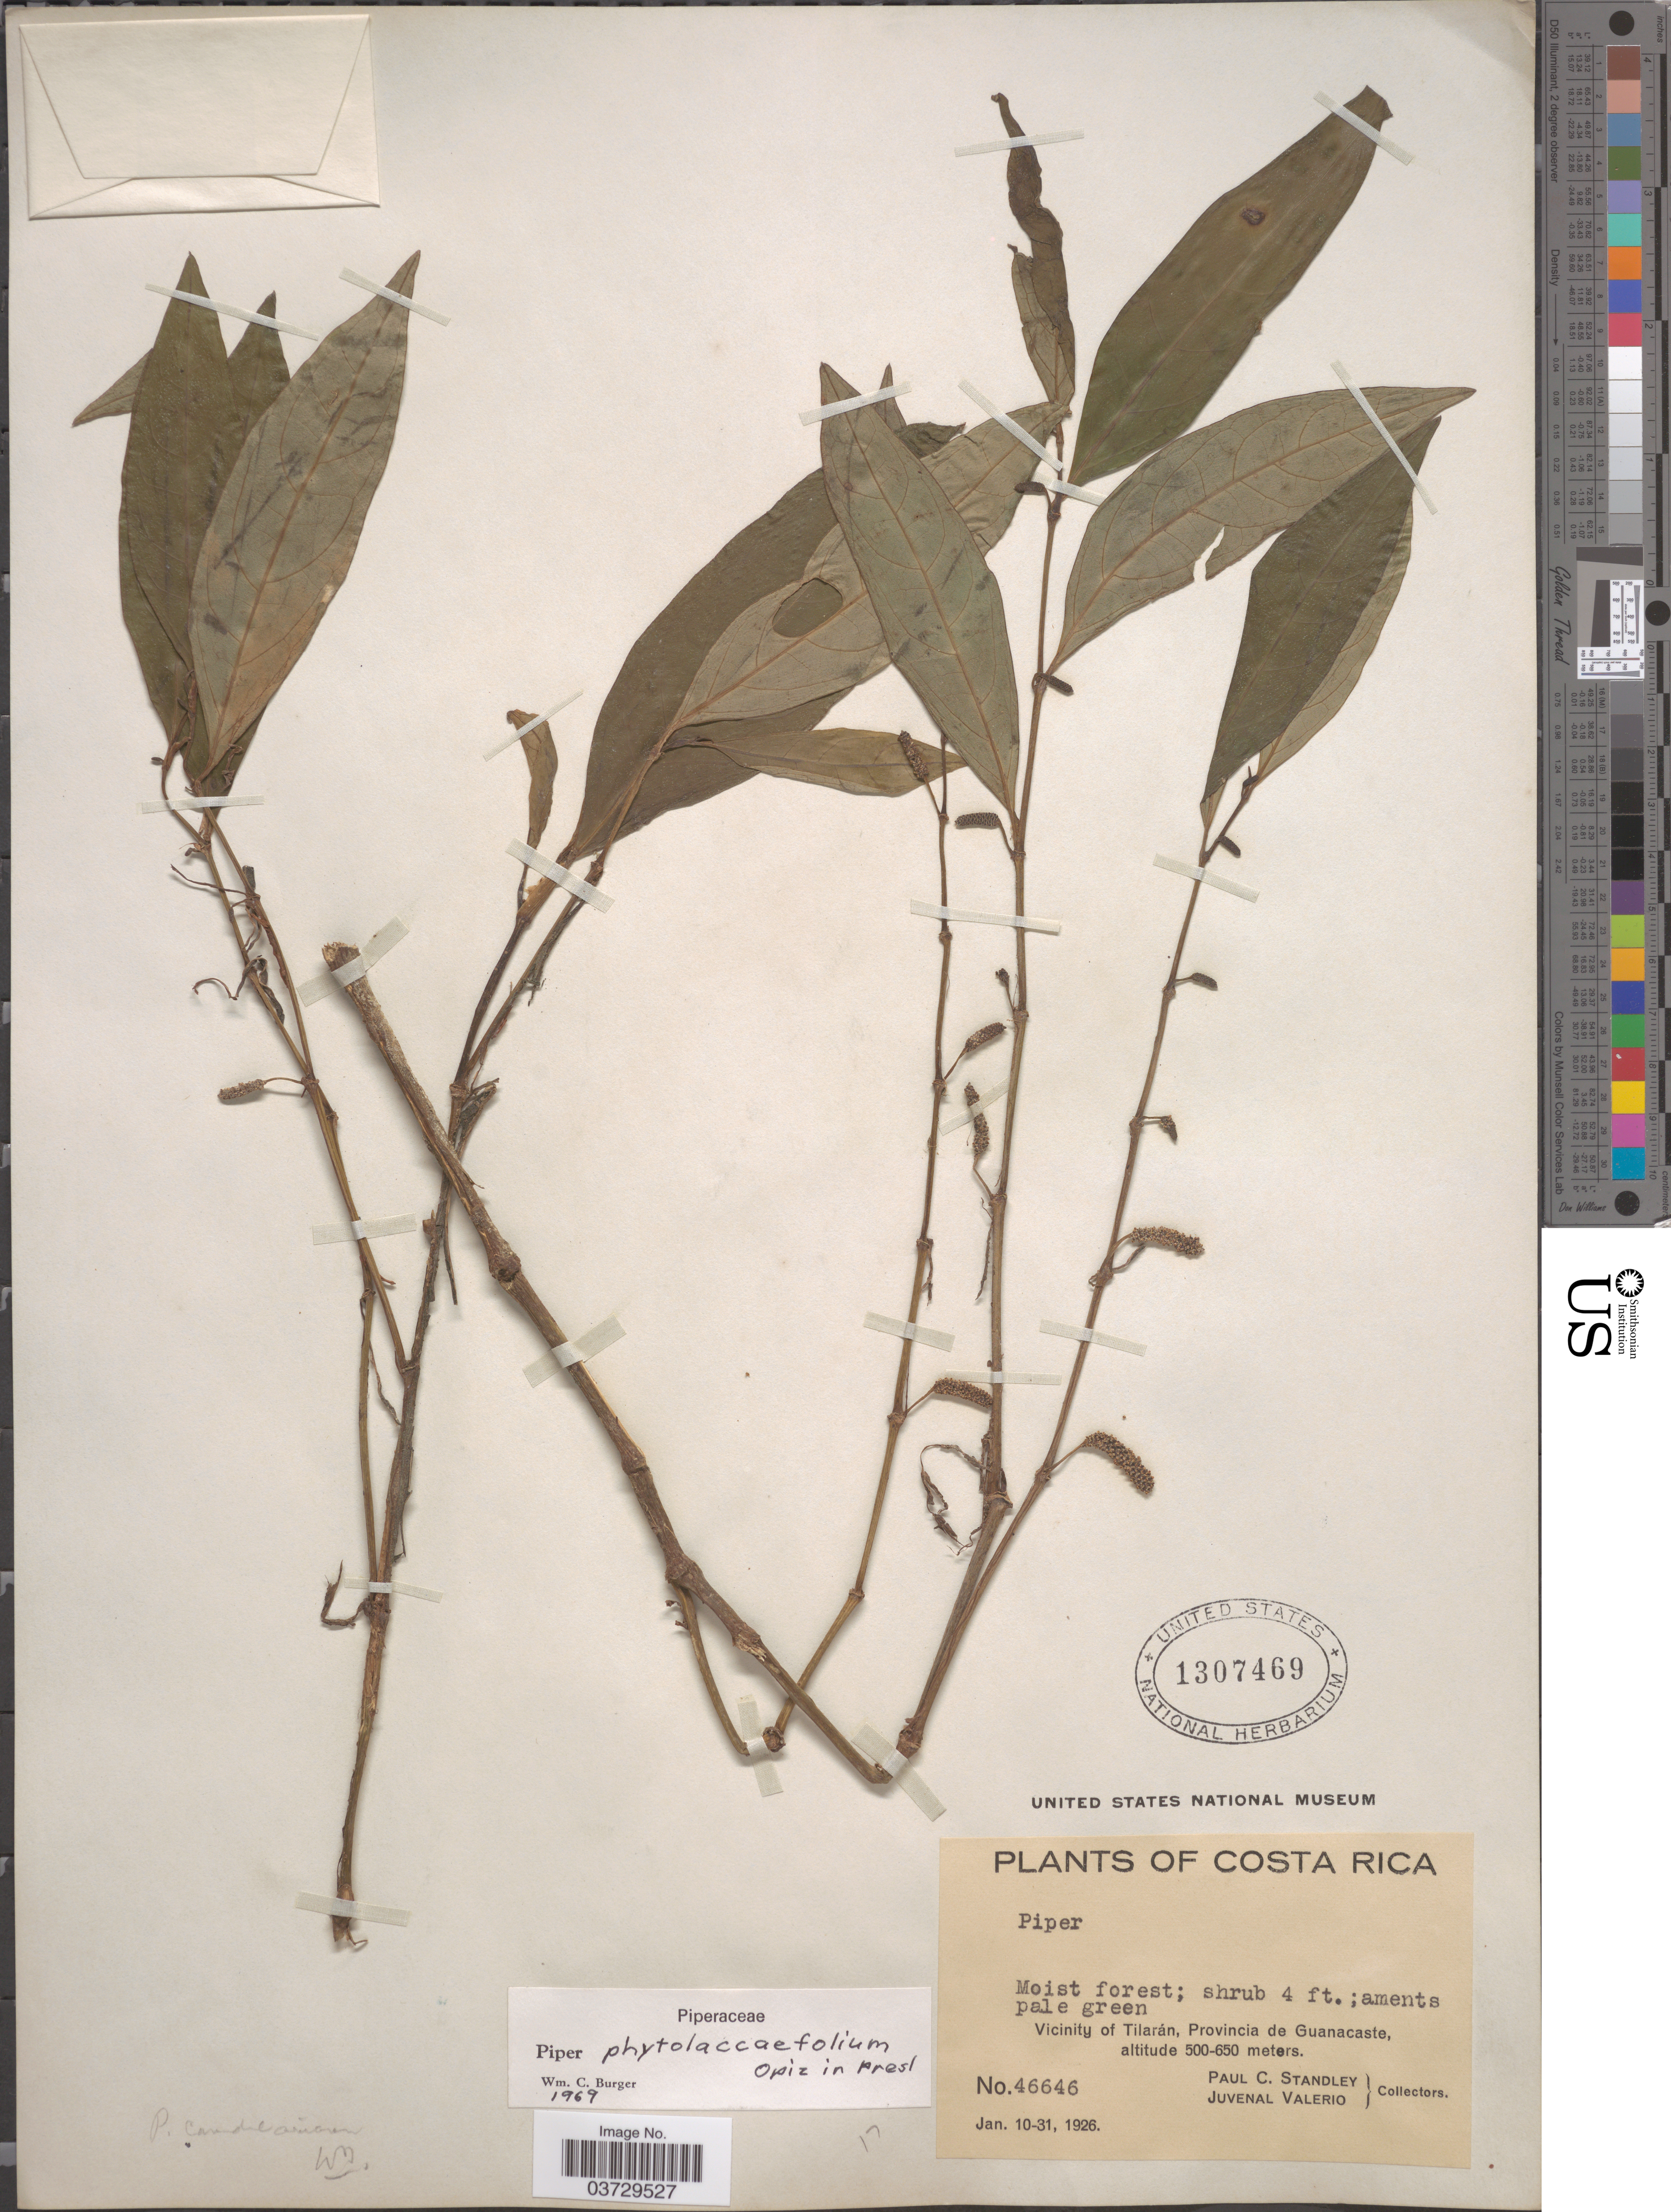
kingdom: Plantae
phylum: Tracheophyta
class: Magnoliopsida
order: Piperales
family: Piperaceae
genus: Piper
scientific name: Piper phytolaccifolium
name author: Opiz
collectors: P. C. Standley & J. Valerio R.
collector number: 46646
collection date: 1926-01-10/1926-01-31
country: Costa Rica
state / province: Guanacaste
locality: Vicinity of Tilarán.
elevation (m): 500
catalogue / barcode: US 1307469